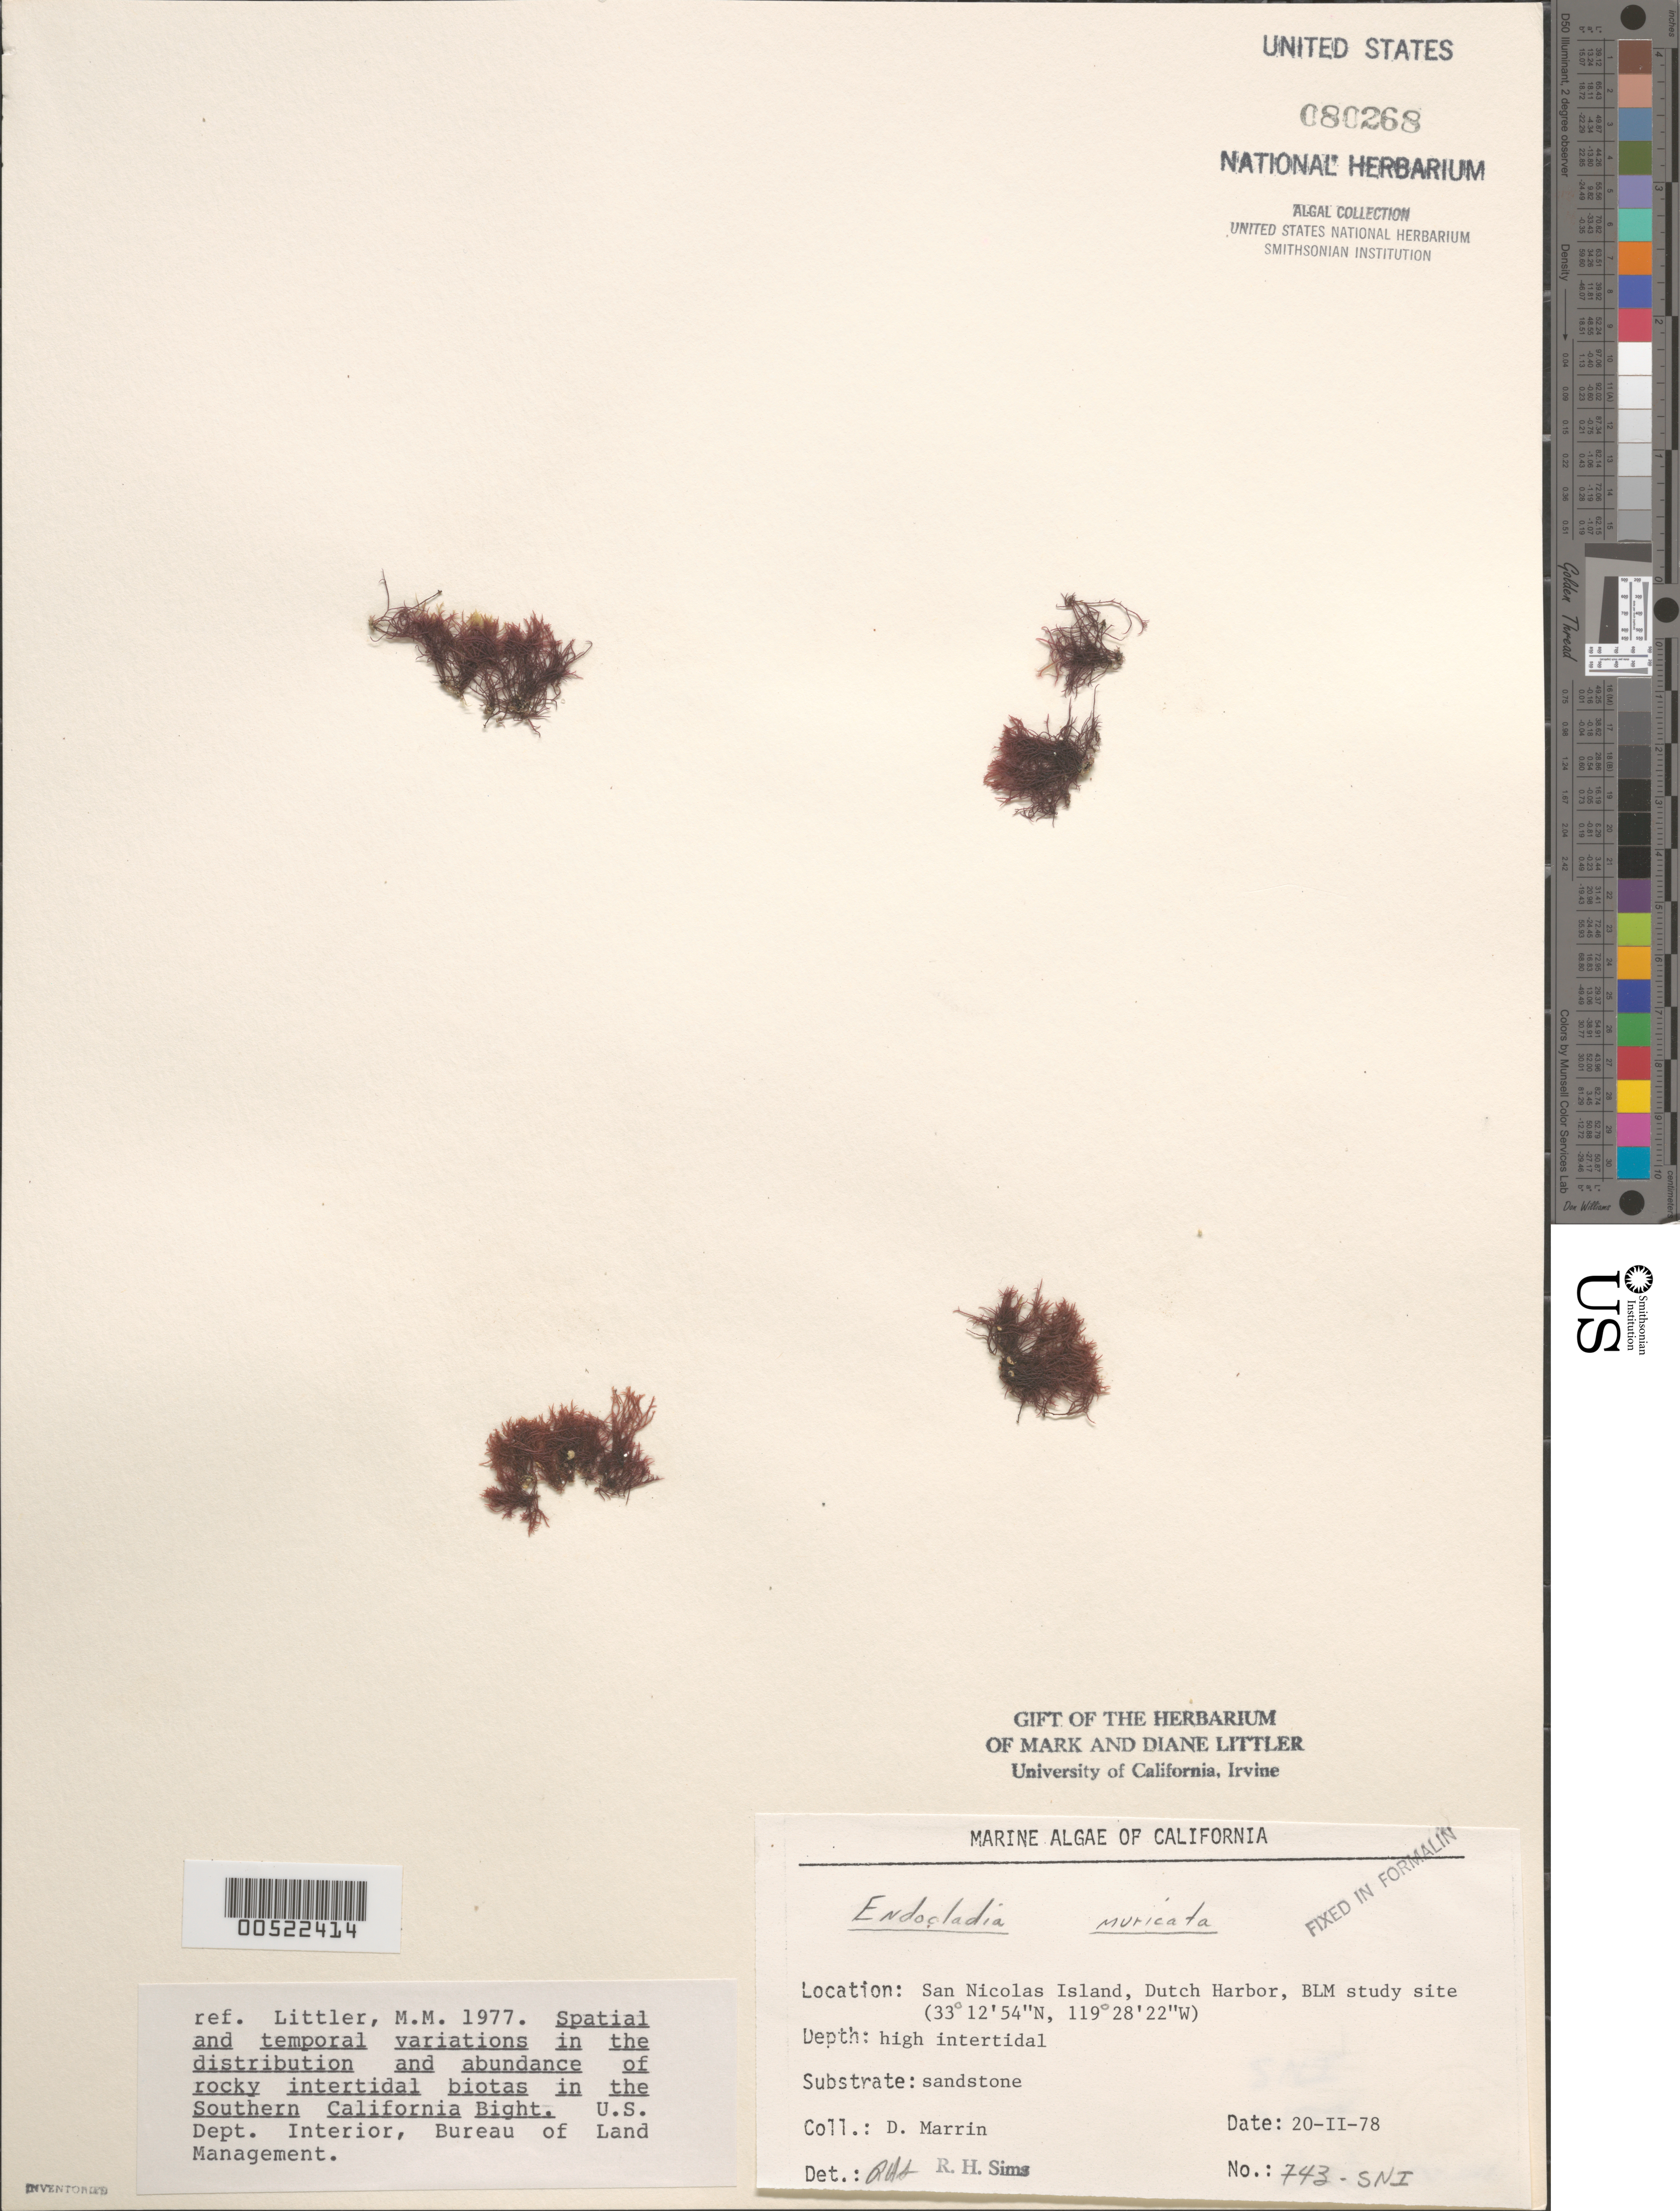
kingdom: Plantae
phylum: Rhodophyta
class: Florideophyceae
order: Gigartinales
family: Endocladiaceae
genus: Endocladia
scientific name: Endocladia muricata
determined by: Sims, Robert H.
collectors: D. Marrin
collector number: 743-SNI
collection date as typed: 20 Feb 1978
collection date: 1978-02-20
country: United States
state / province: California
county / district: Ventura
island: San Nicolas Island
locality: Dutch Harbor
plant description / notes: BLM-SOCALBIGHT Rocky Intertidal Survey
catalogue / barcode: US 80268